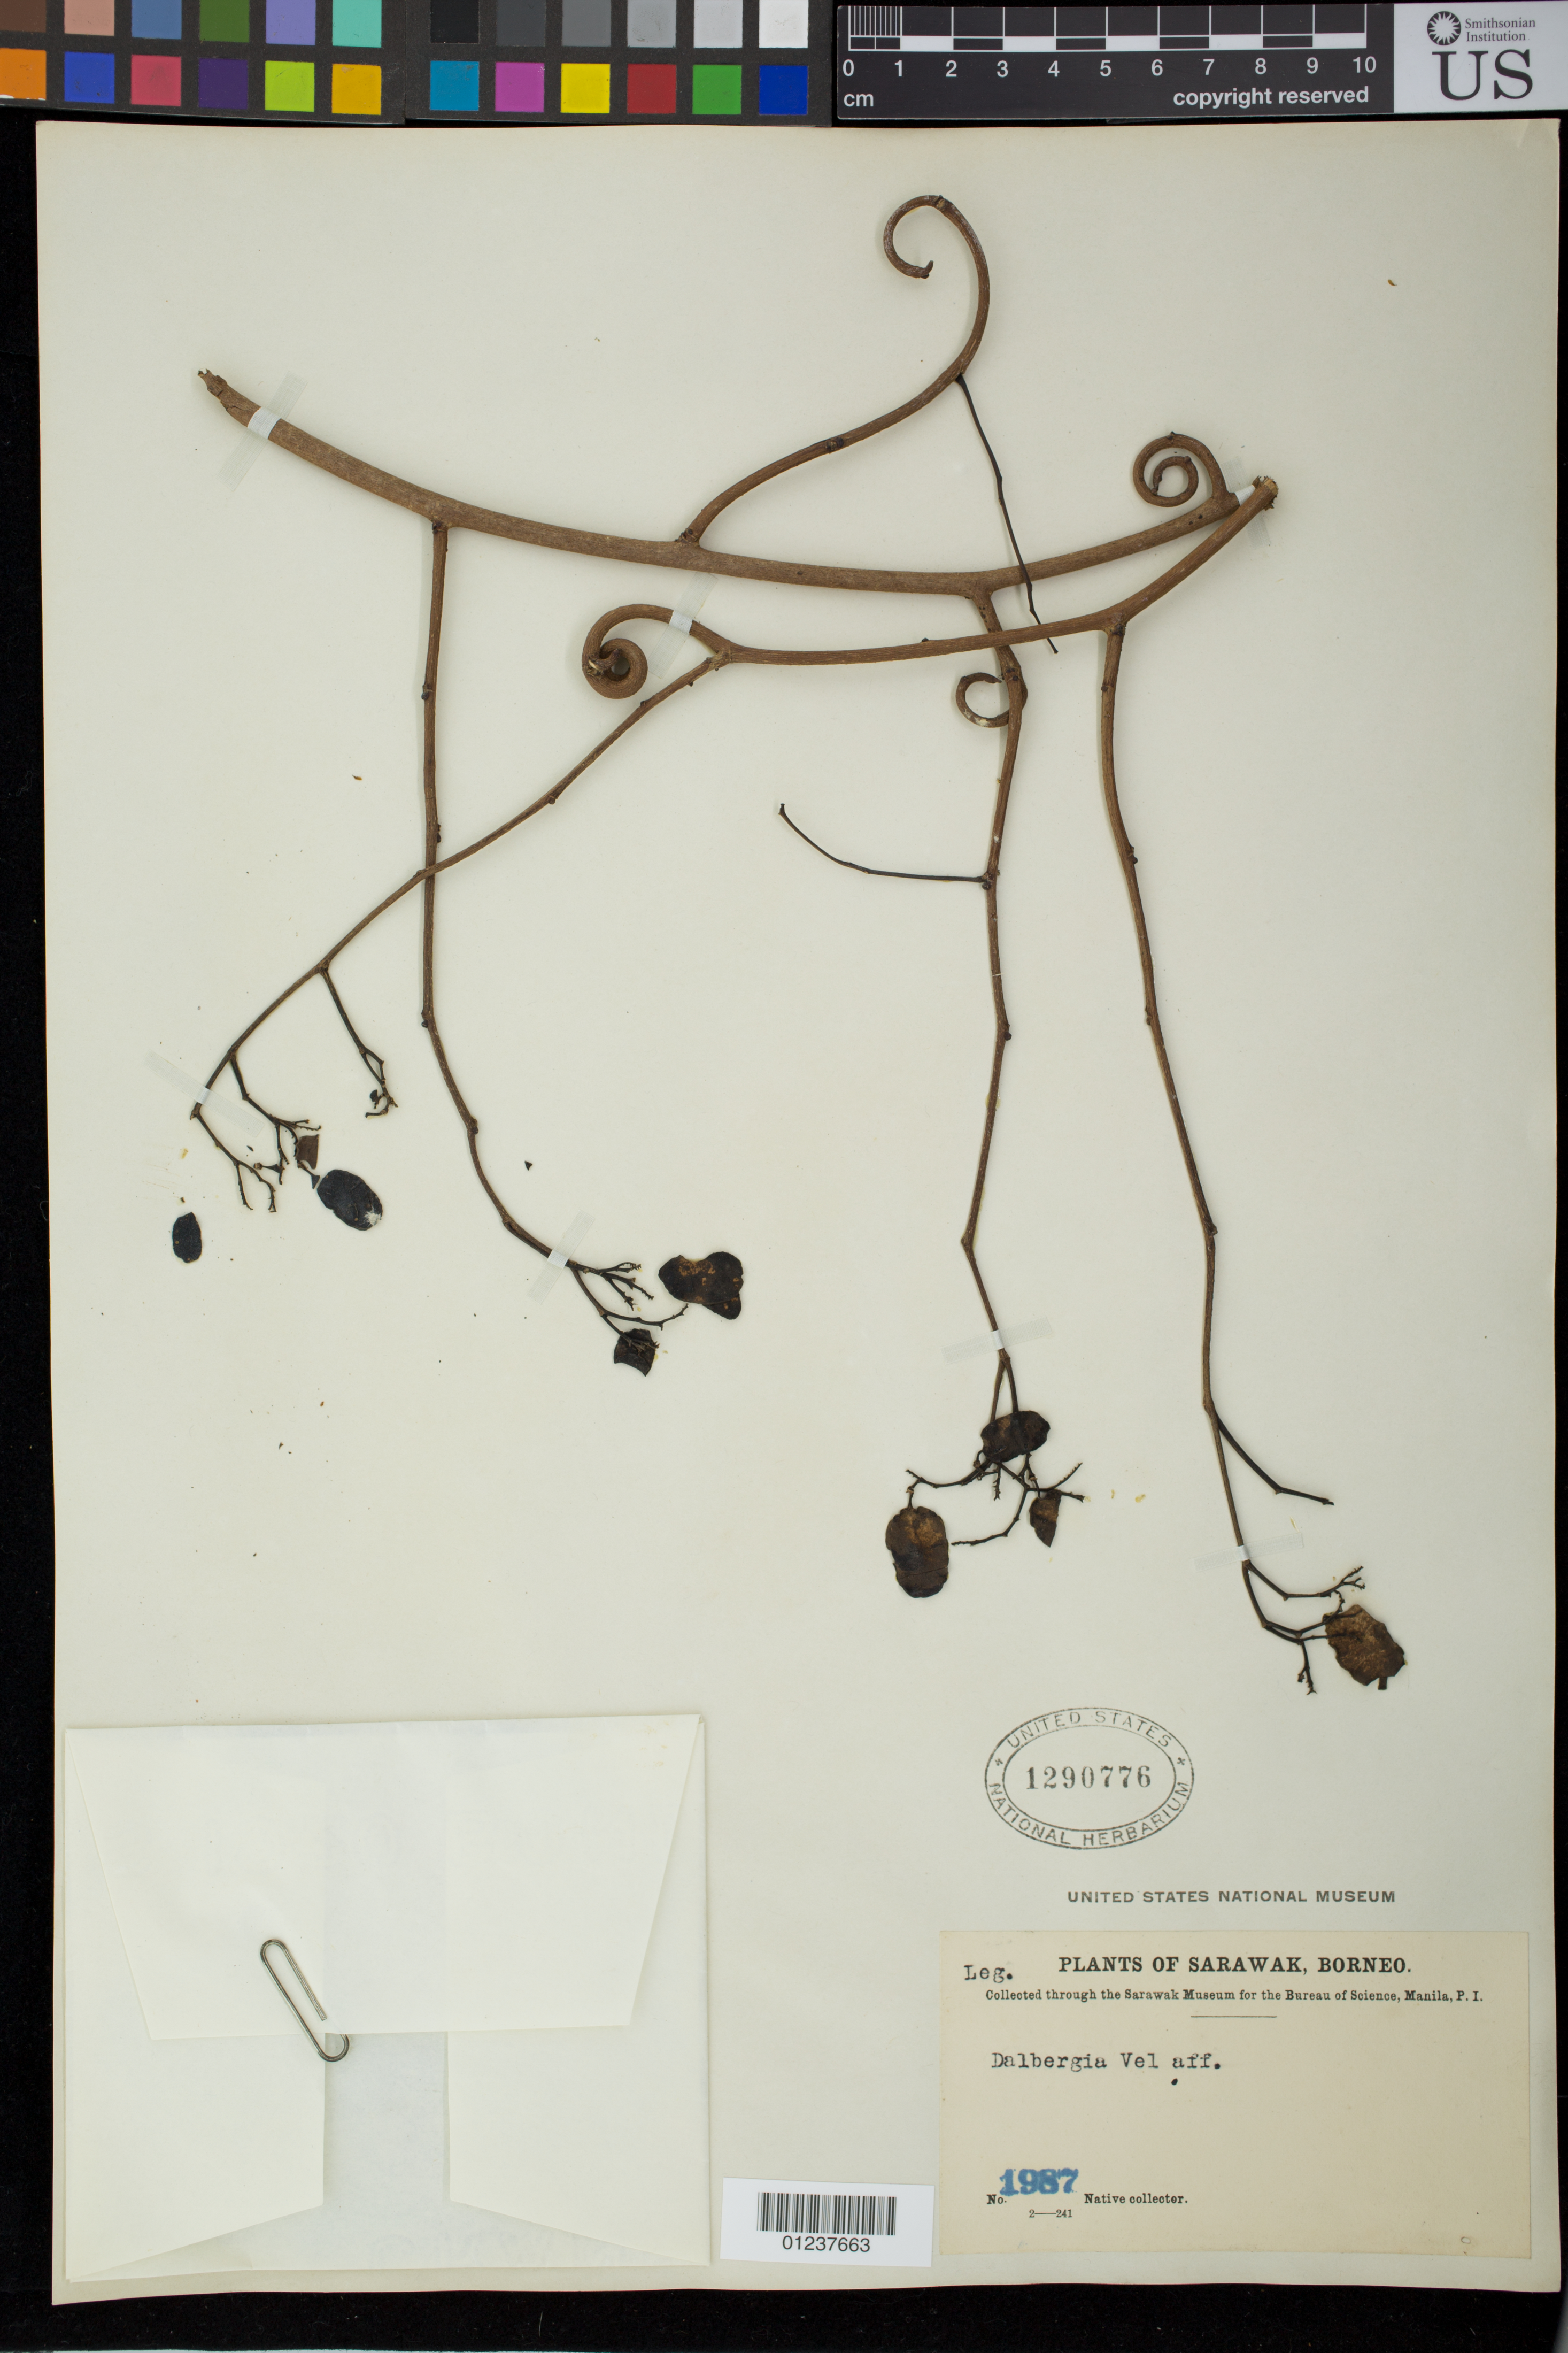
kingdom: Plantae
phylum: Tracheophyta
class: Magnoliopsida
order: Fabales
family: Fabaceae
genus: Dalbergia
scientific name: Dalbergia sp.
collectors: Native collector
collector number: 1987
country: Malaysia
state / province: Sarawak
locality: Borneo.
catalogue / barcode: US 1290776